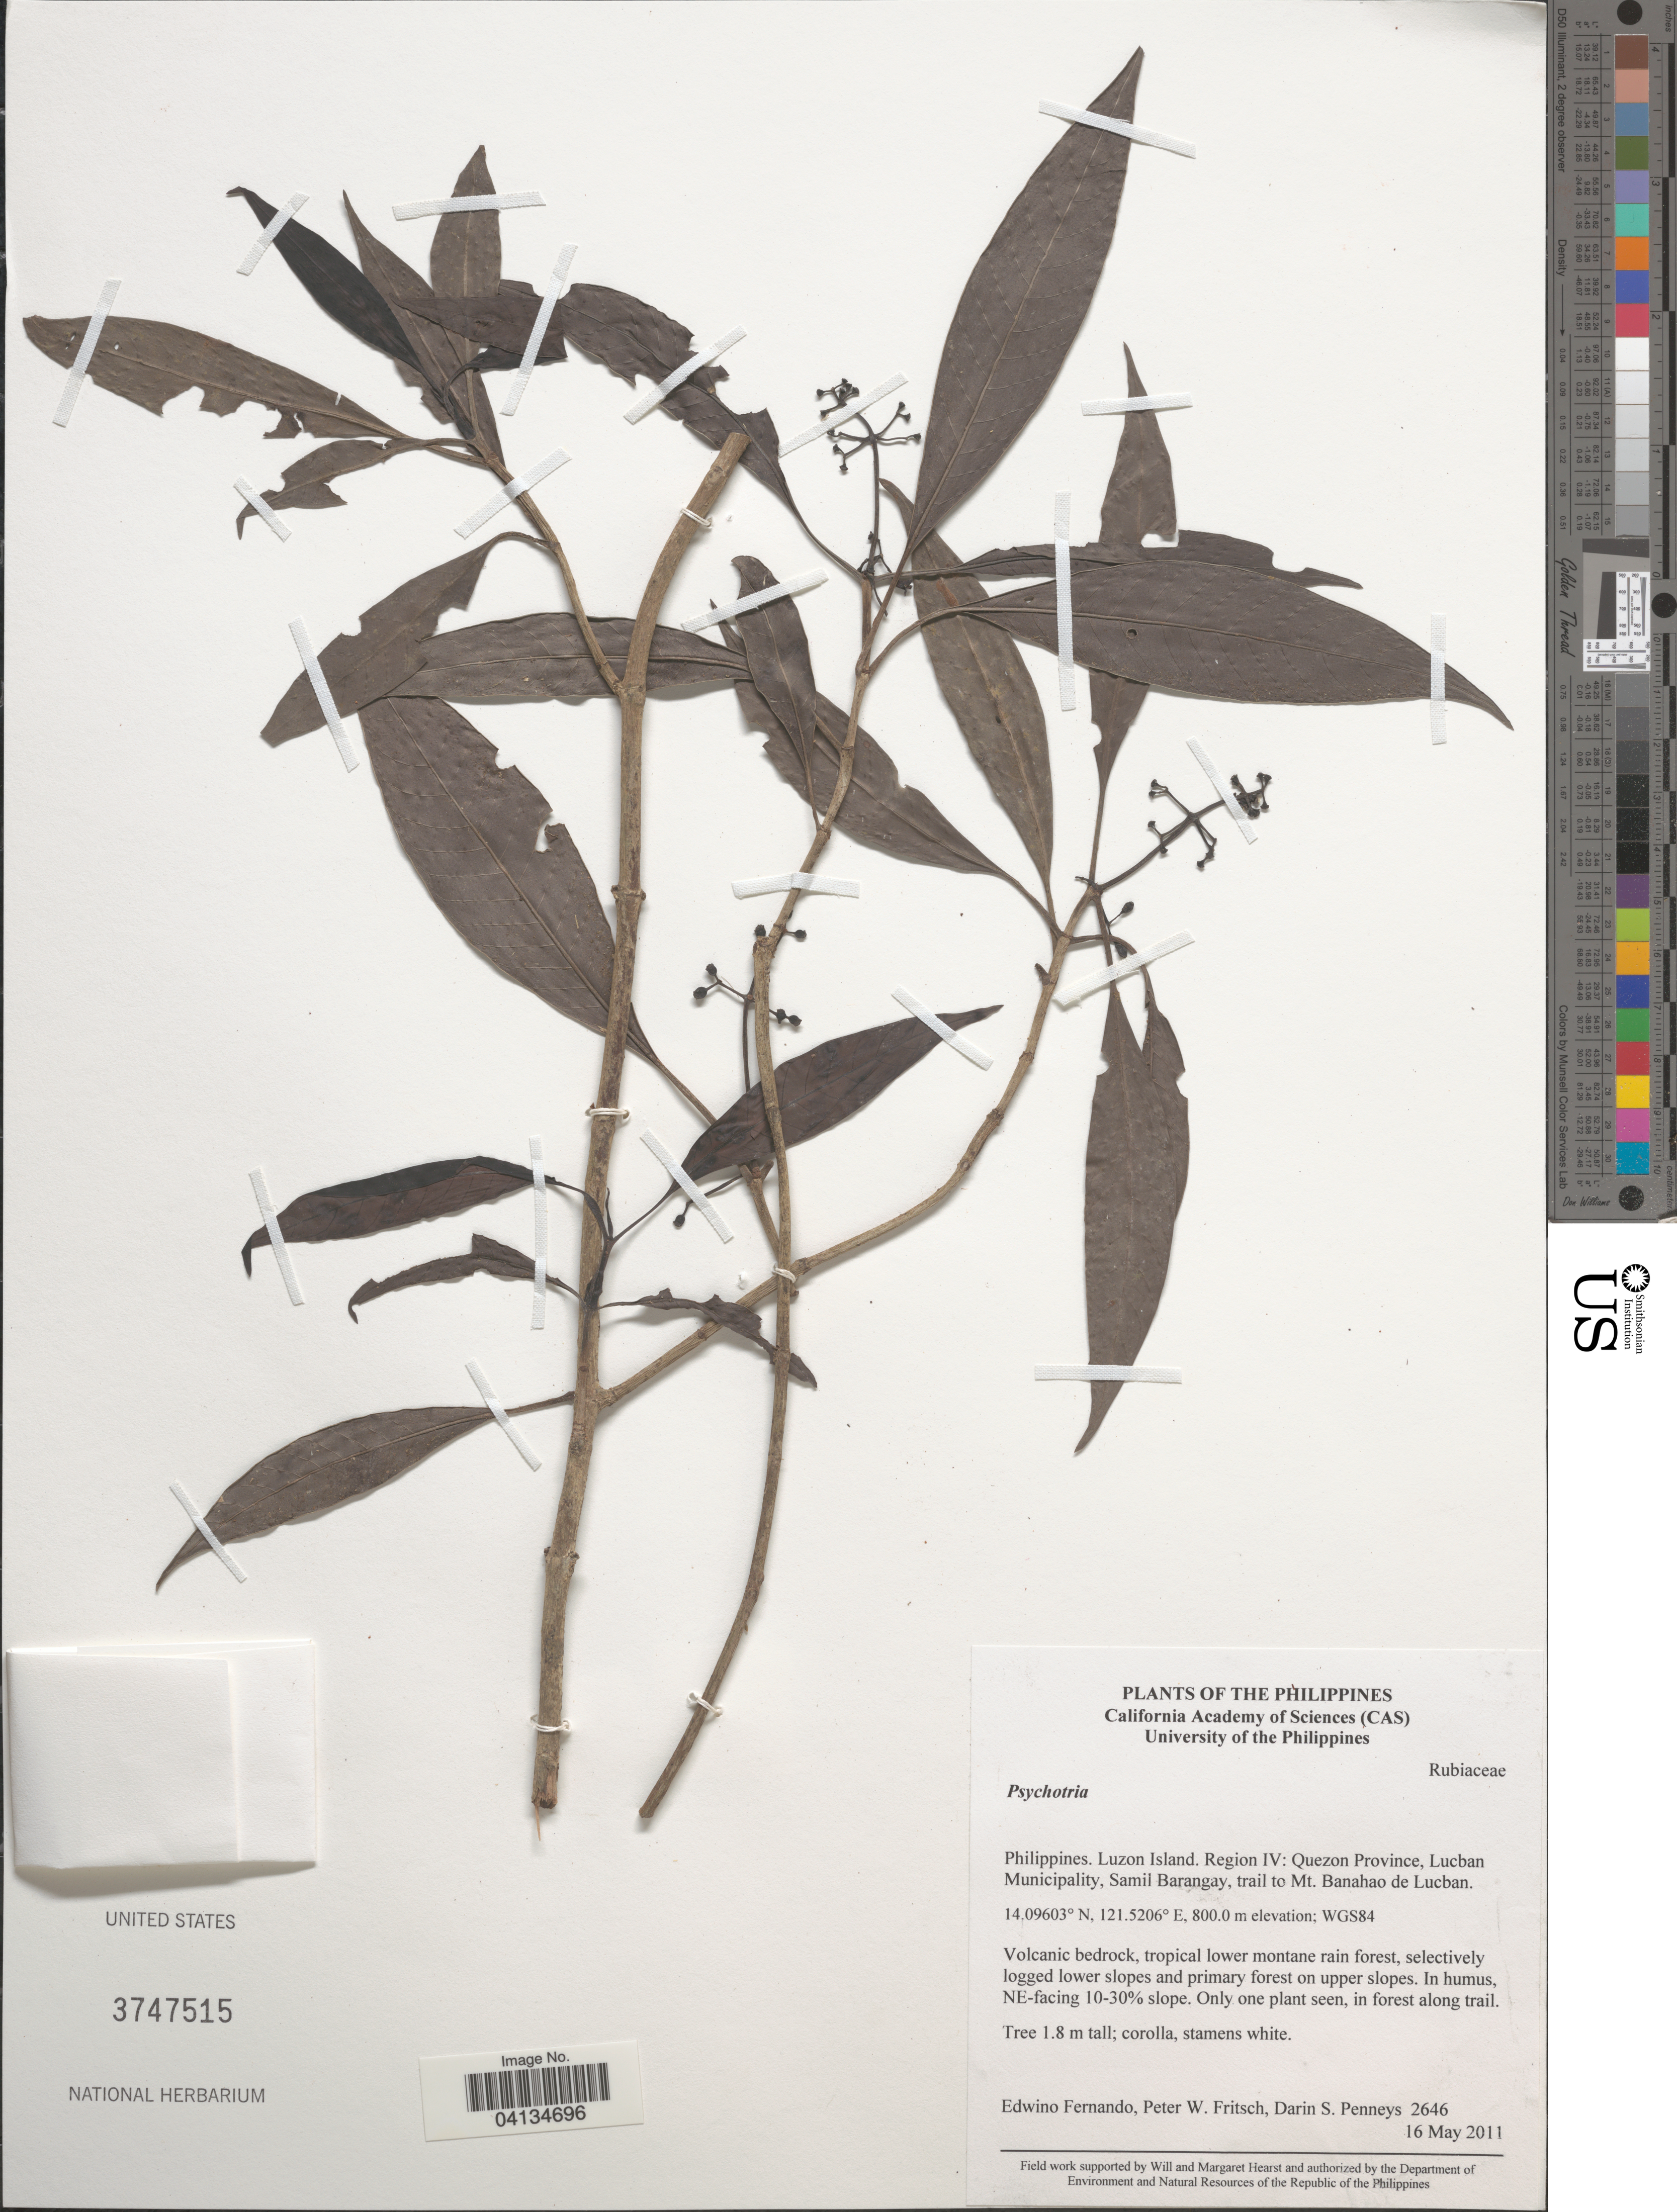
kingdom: Plantae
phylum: Tracheophyta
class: Magnoliopsida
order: Gentianales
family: Rubiaceae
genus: Psychotria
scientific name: Psychotria sp.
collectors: E. S. Fernando, P. W. Fritsch & D. S. Penneys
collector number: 2646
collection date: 2011-05-16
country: Philippines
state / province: Calabarzon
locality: Luzon Island. Region IV: Quezon Province, Lucban Municipality, Samil Barangay, trail to Mt. Banahao de Lucban. In humus, NE-facing 10-30% slope. WGS84.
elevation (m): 800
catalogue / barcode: US 3747515